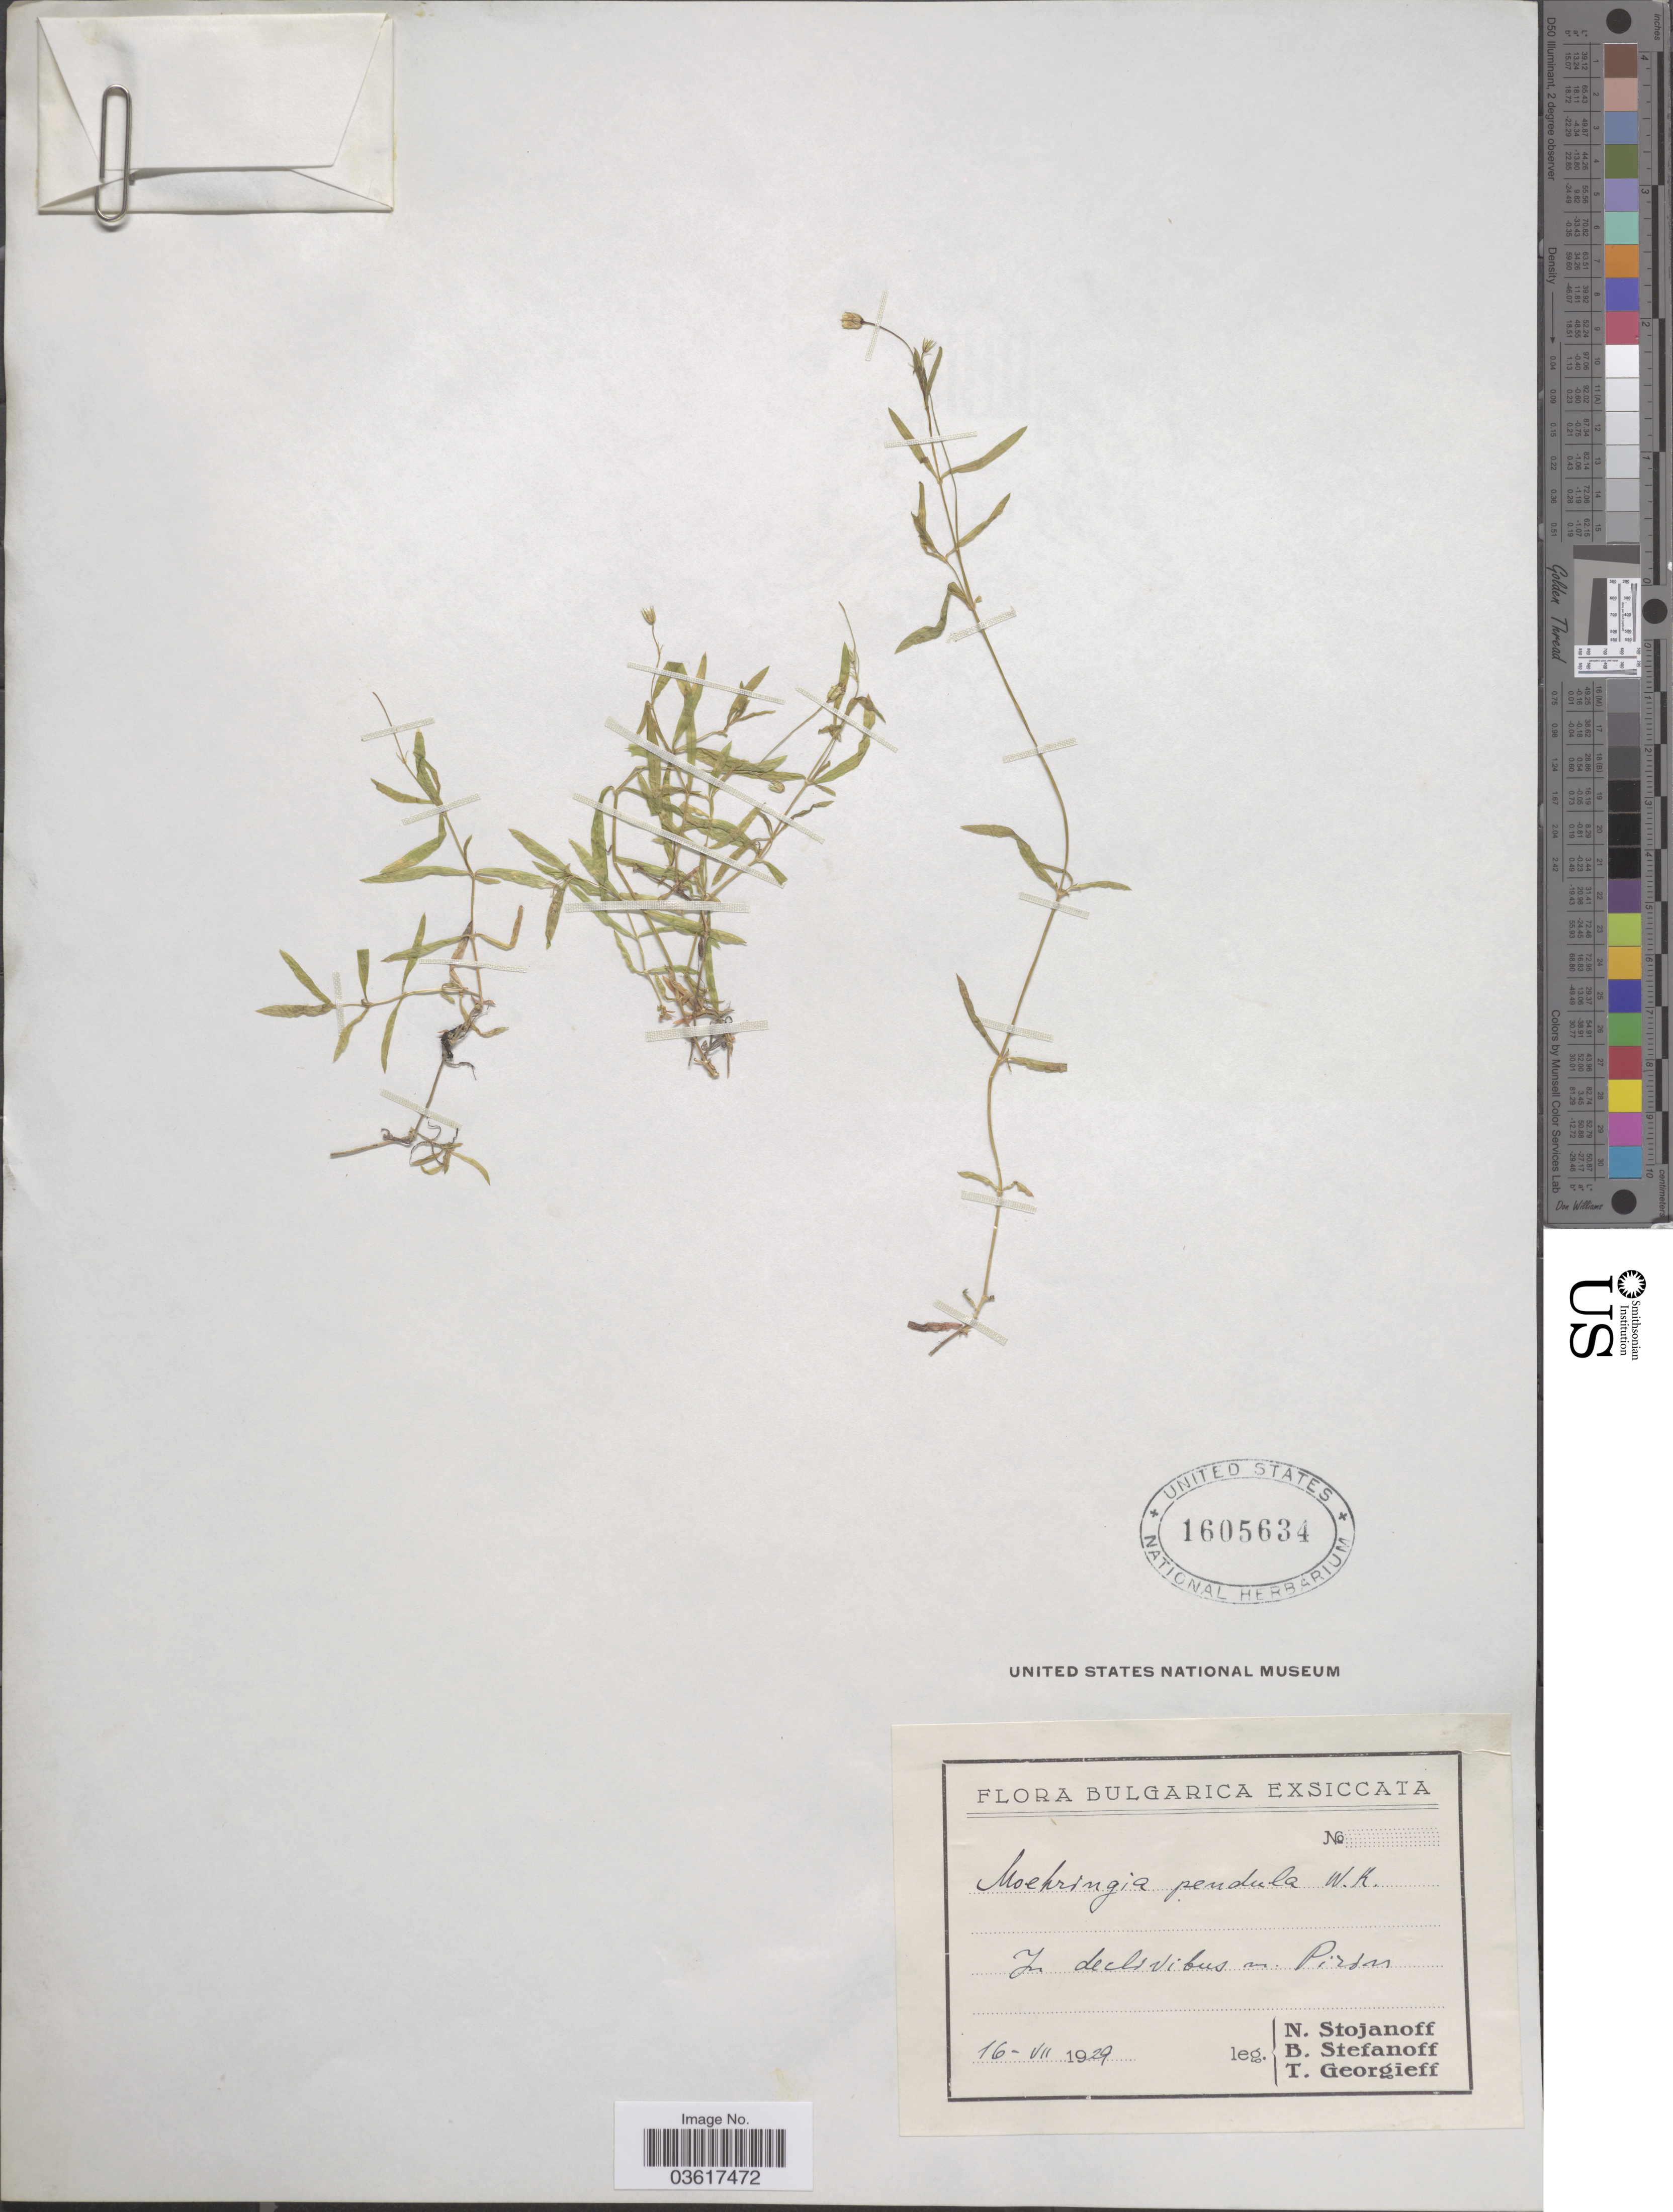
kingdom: Plantae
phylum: Tracheophyta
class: Magnoliopsida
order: Caryophyllales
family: Caryophyllaceae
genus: Moehringia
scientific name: Moehringia pendula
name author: (Waldst. & Kit.) Fenzl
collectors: N. Stojanoff, B. Stefanoff & T. Georgieff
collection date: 1929-07-16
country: Bulgaria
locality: In declivibus m Pirin [interpreted].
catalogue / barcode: US 1605634